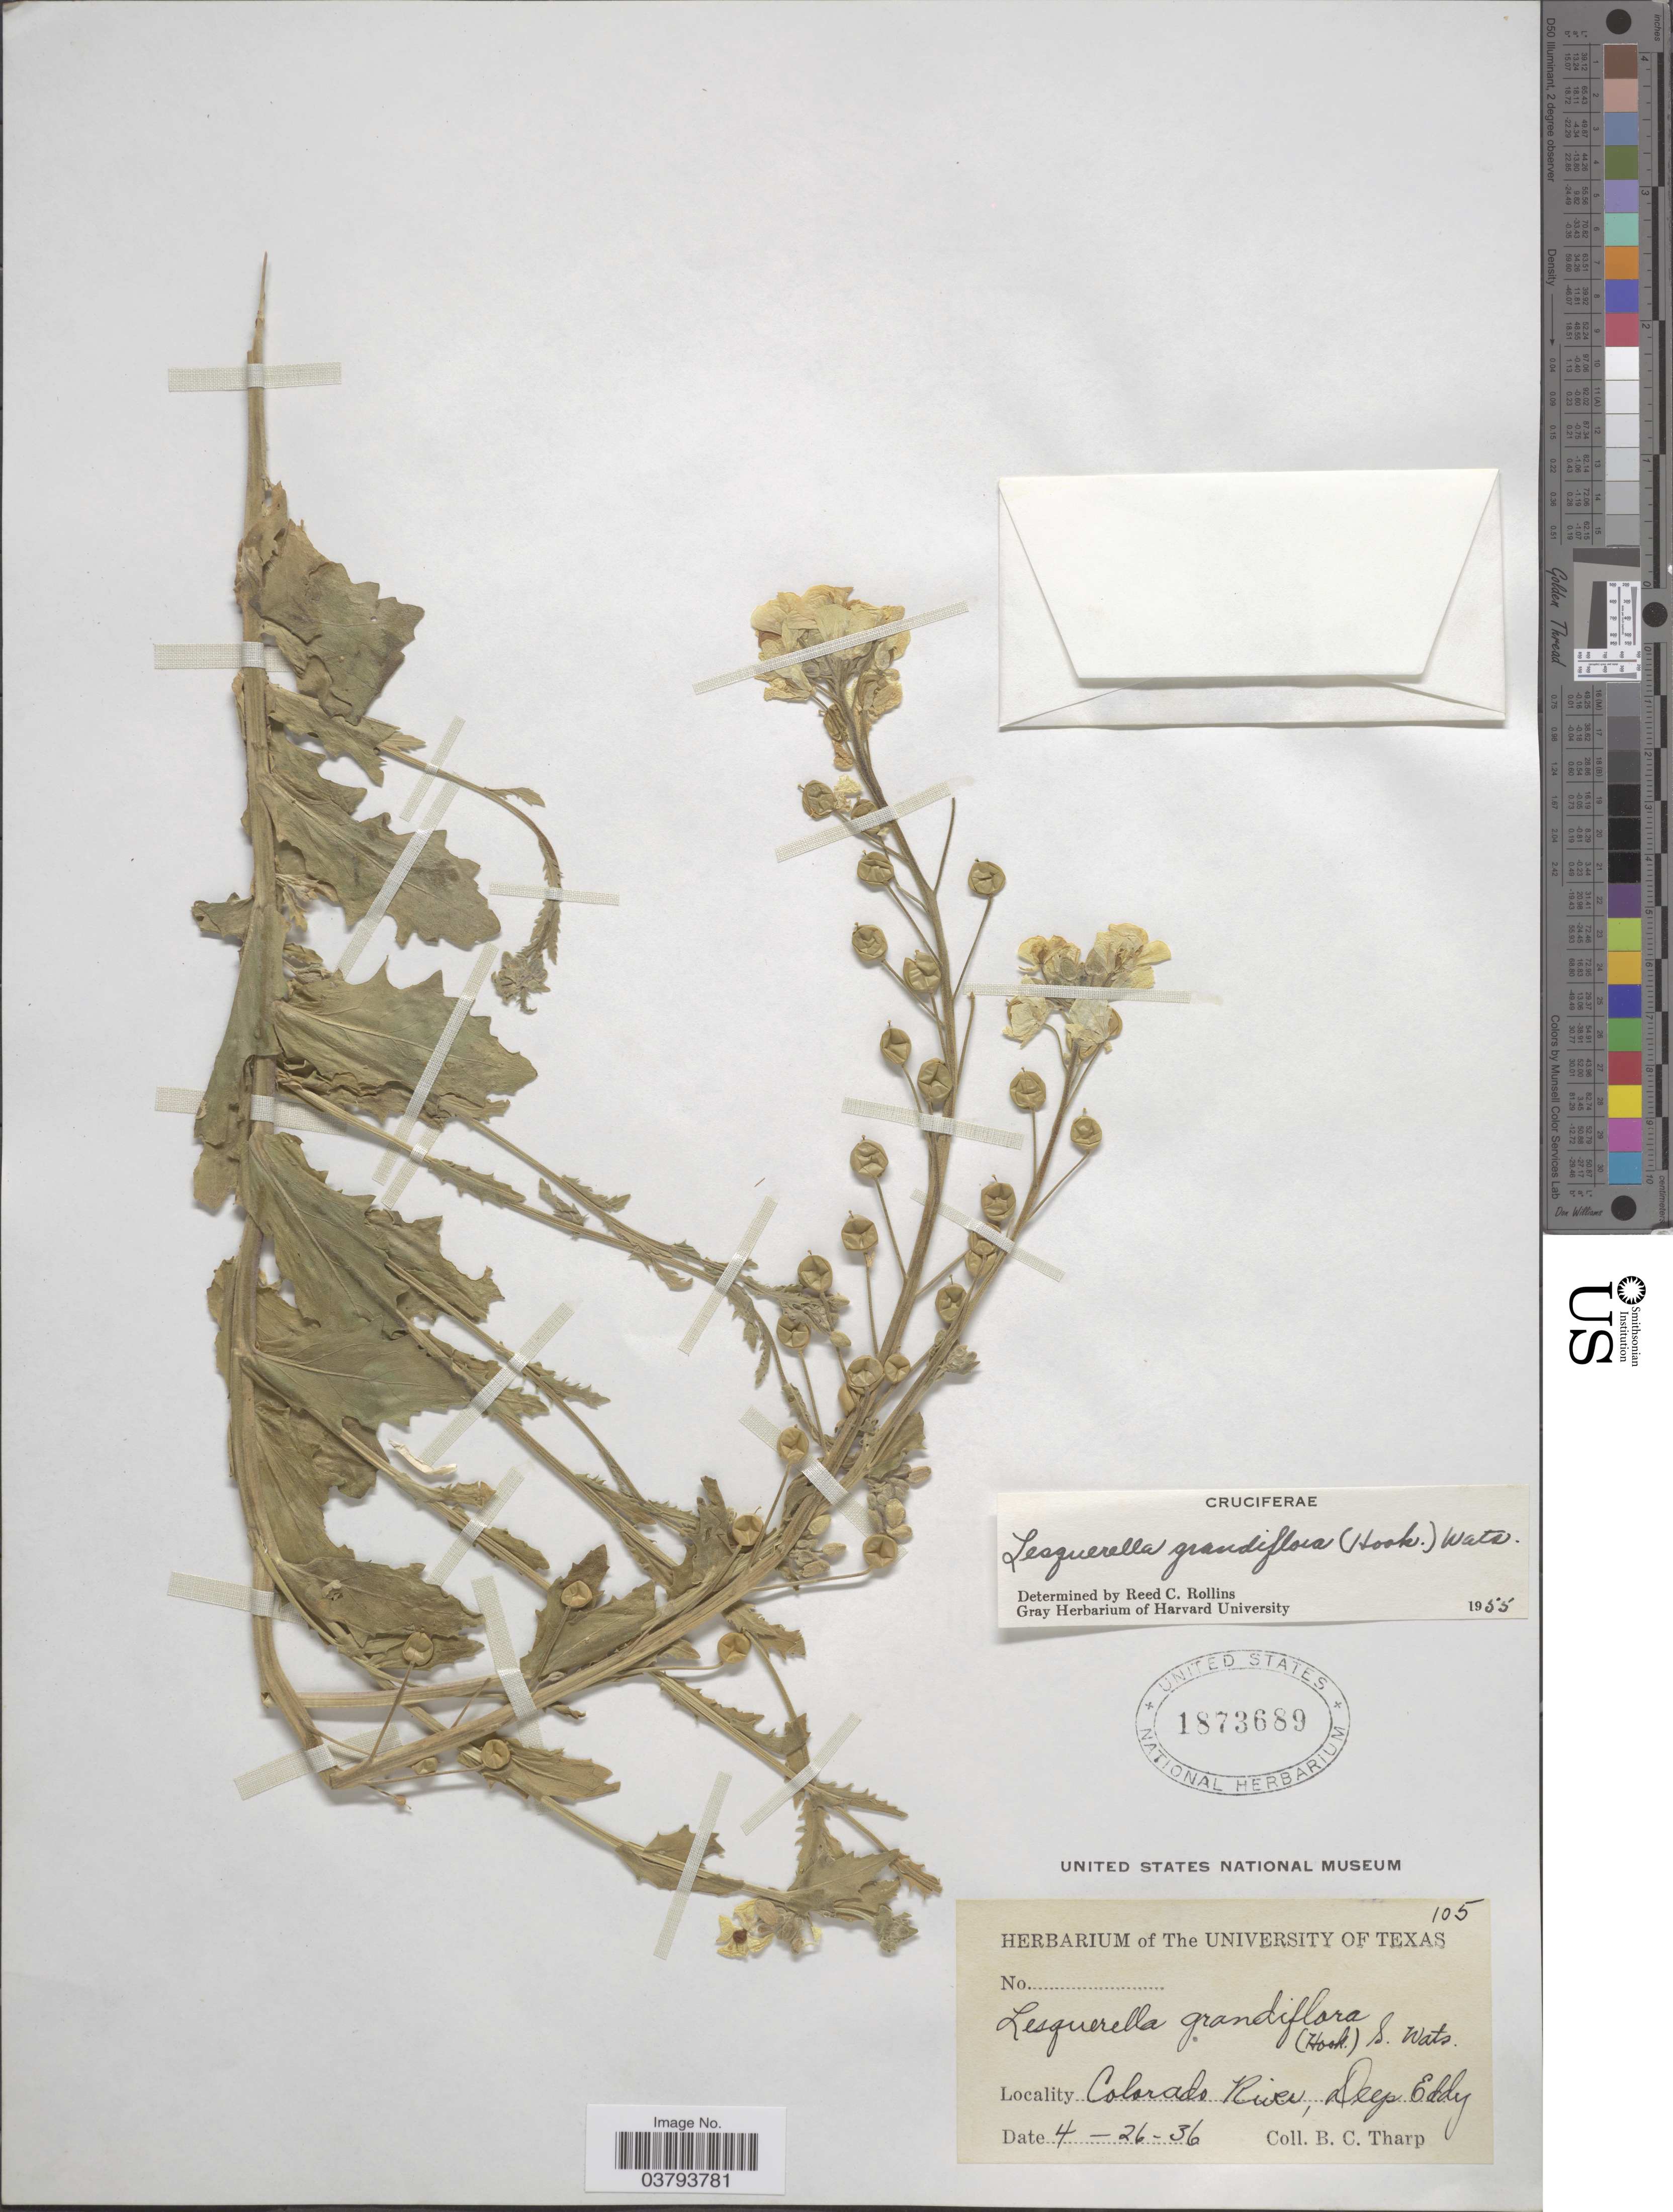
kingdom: Plantae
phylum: Tracheophyta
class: Magnoliopsida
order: Brassicales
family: Brassicaceae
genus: Lesquerella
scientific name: Lesquerella grandiflora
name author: S. Watson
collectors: B. C. Tharp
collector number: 105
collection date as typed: Transcribed d/m/y: 26/4/36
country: United States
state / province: Colorado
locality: Colorado River, Deep Eddy.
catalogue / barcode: US 1873689